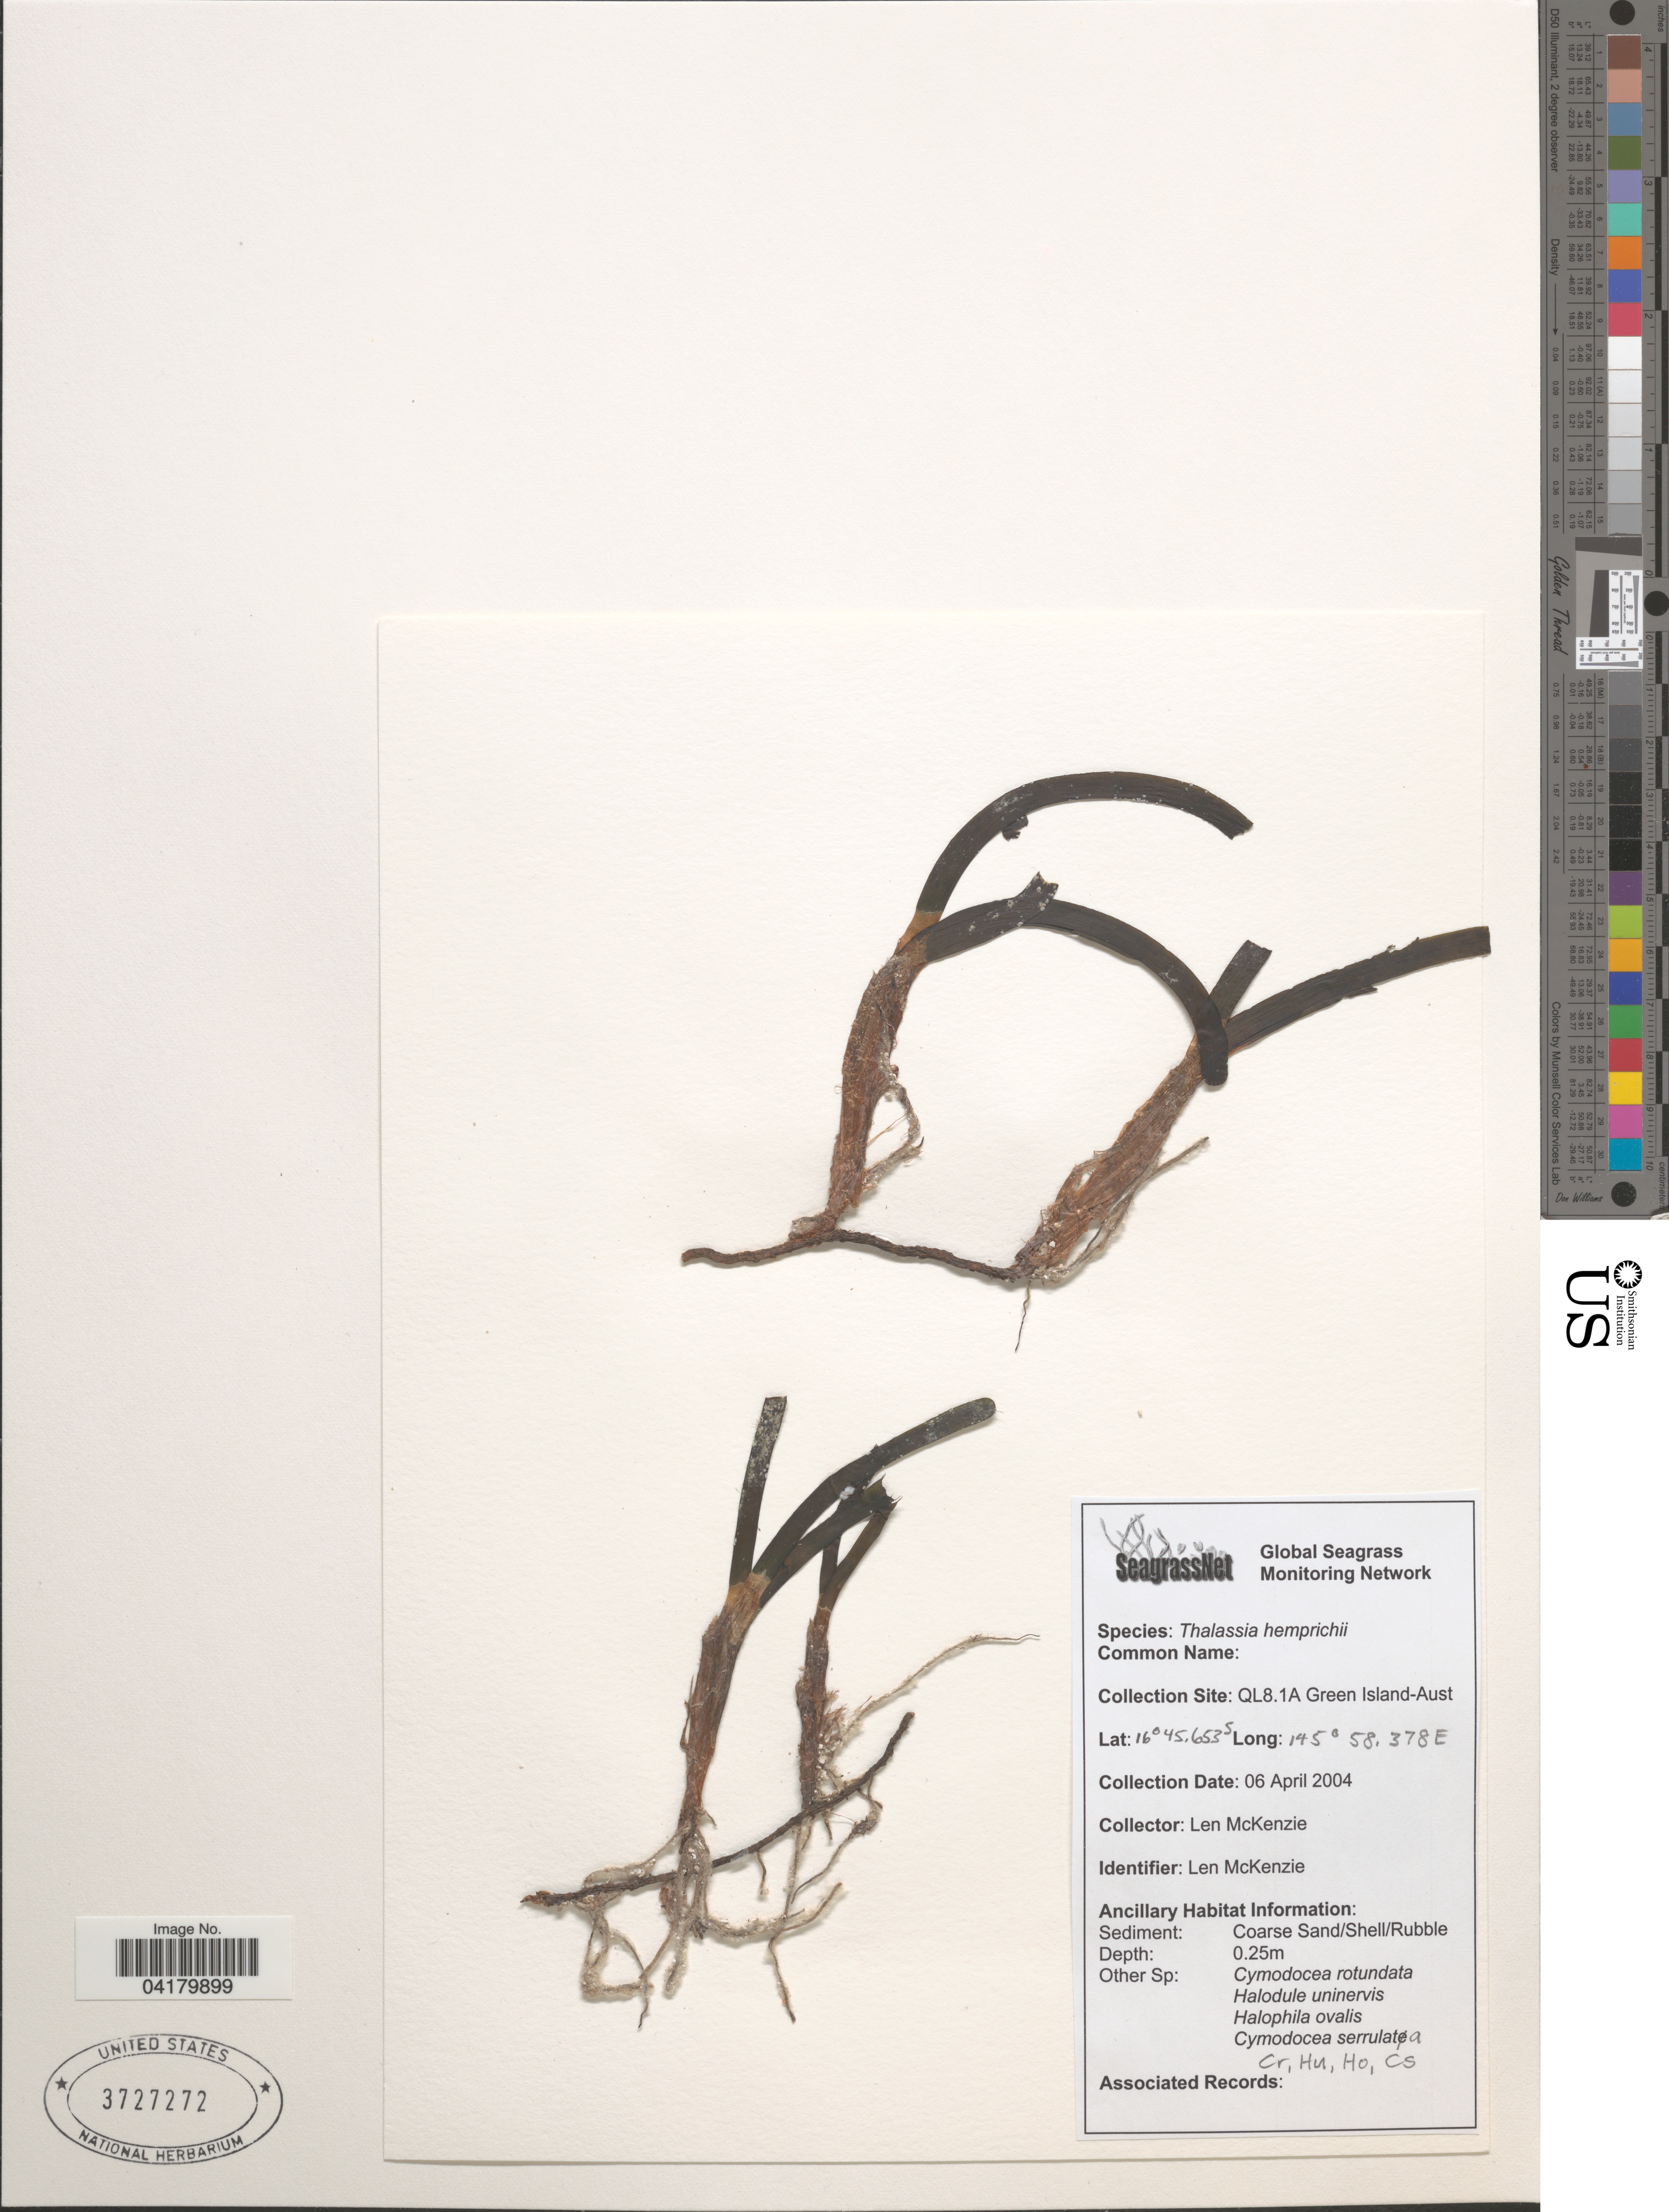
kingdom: Plantae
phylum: Tracheophyta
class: Liliopsida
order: Alismatales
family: Hydrocharitaceae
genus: Thalassia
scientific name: Thalassia hemprichii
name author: Asch.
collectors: L. McKenzie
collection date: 2004-04-06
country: Australia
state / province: Queensland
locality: Collection Site: QL8.1A Green Island.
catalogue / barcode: US 3727272